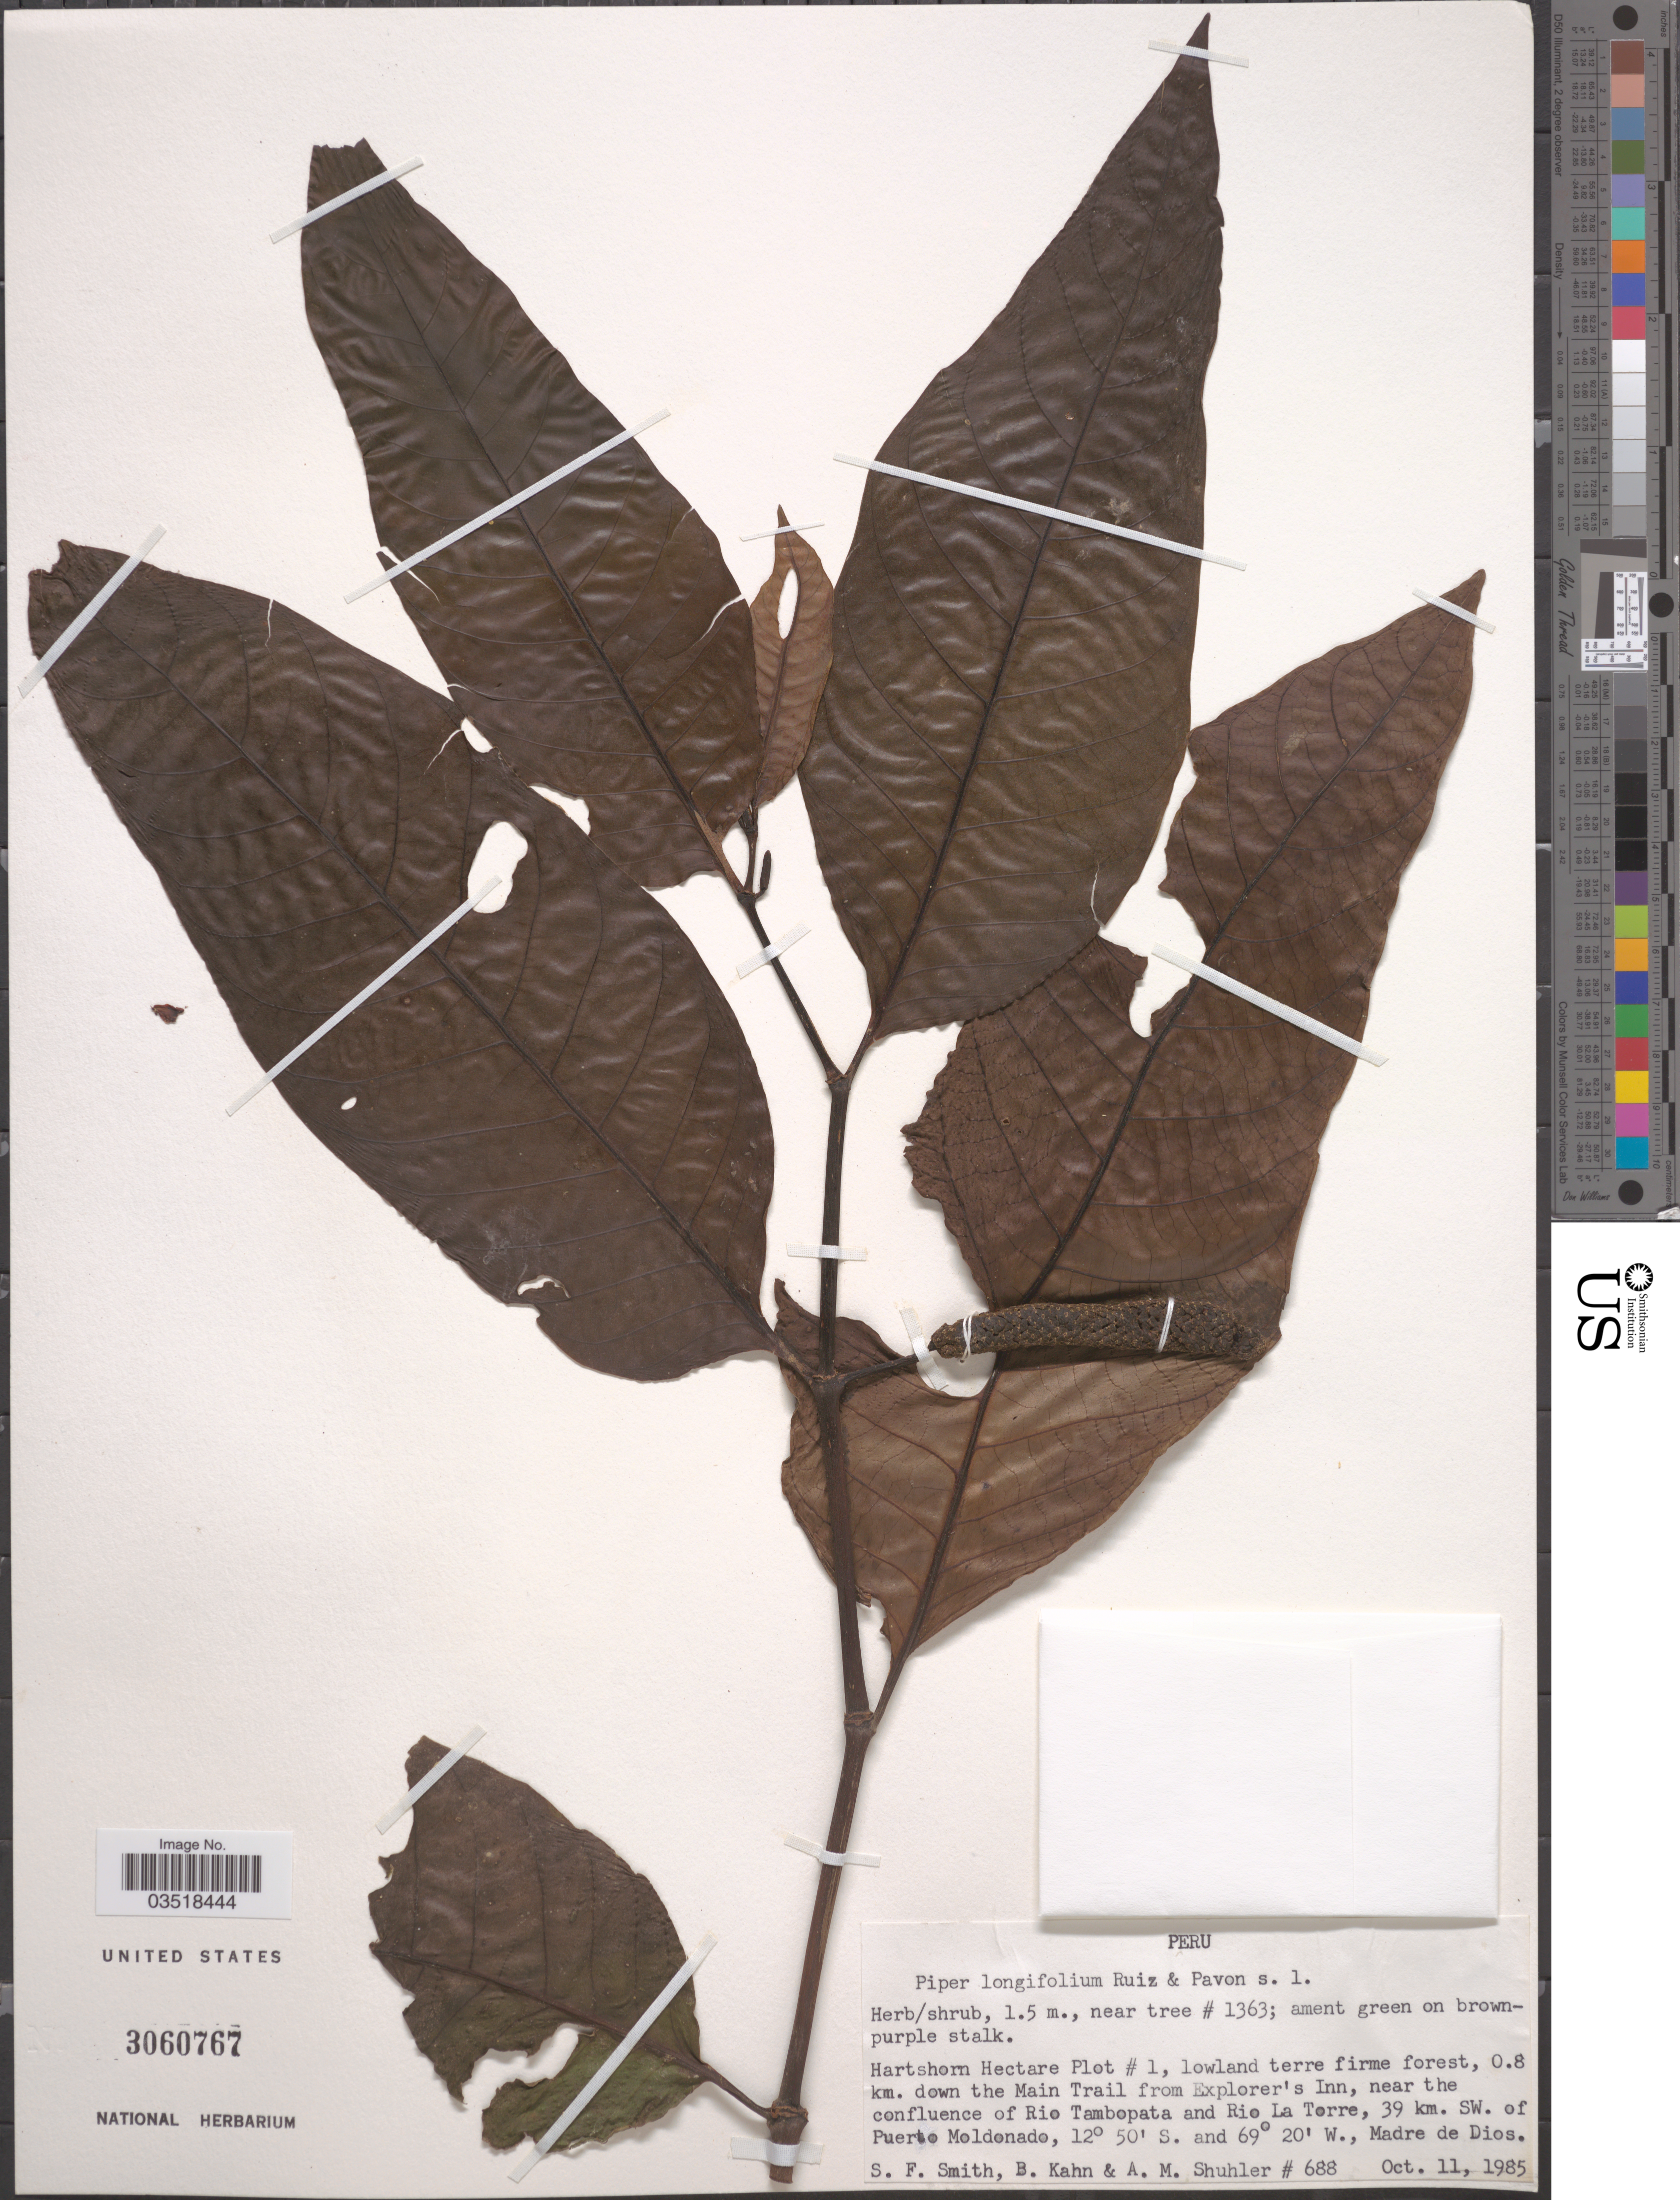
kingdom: Plantae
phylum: Tracheophyta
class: Magnoliopsida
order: Piperales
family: Piperaceae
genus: Piper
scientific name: Piper longifolium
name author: Ruiz & Pav.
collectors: S.F. Smith, B. Kahn & A. Shuhler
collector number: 688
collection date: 1985-10-11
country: Peru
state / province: Madre de Dios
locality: Hartshorn Hectare Plot #1, lowland terre firme forest, 0.8 km. down the Main Trail from Explorer's Inn, near the confluence of Rio Tambopata and Rio La Torre, 39 km. SW. of Puerto Moldonado.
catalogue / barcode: US 3060767